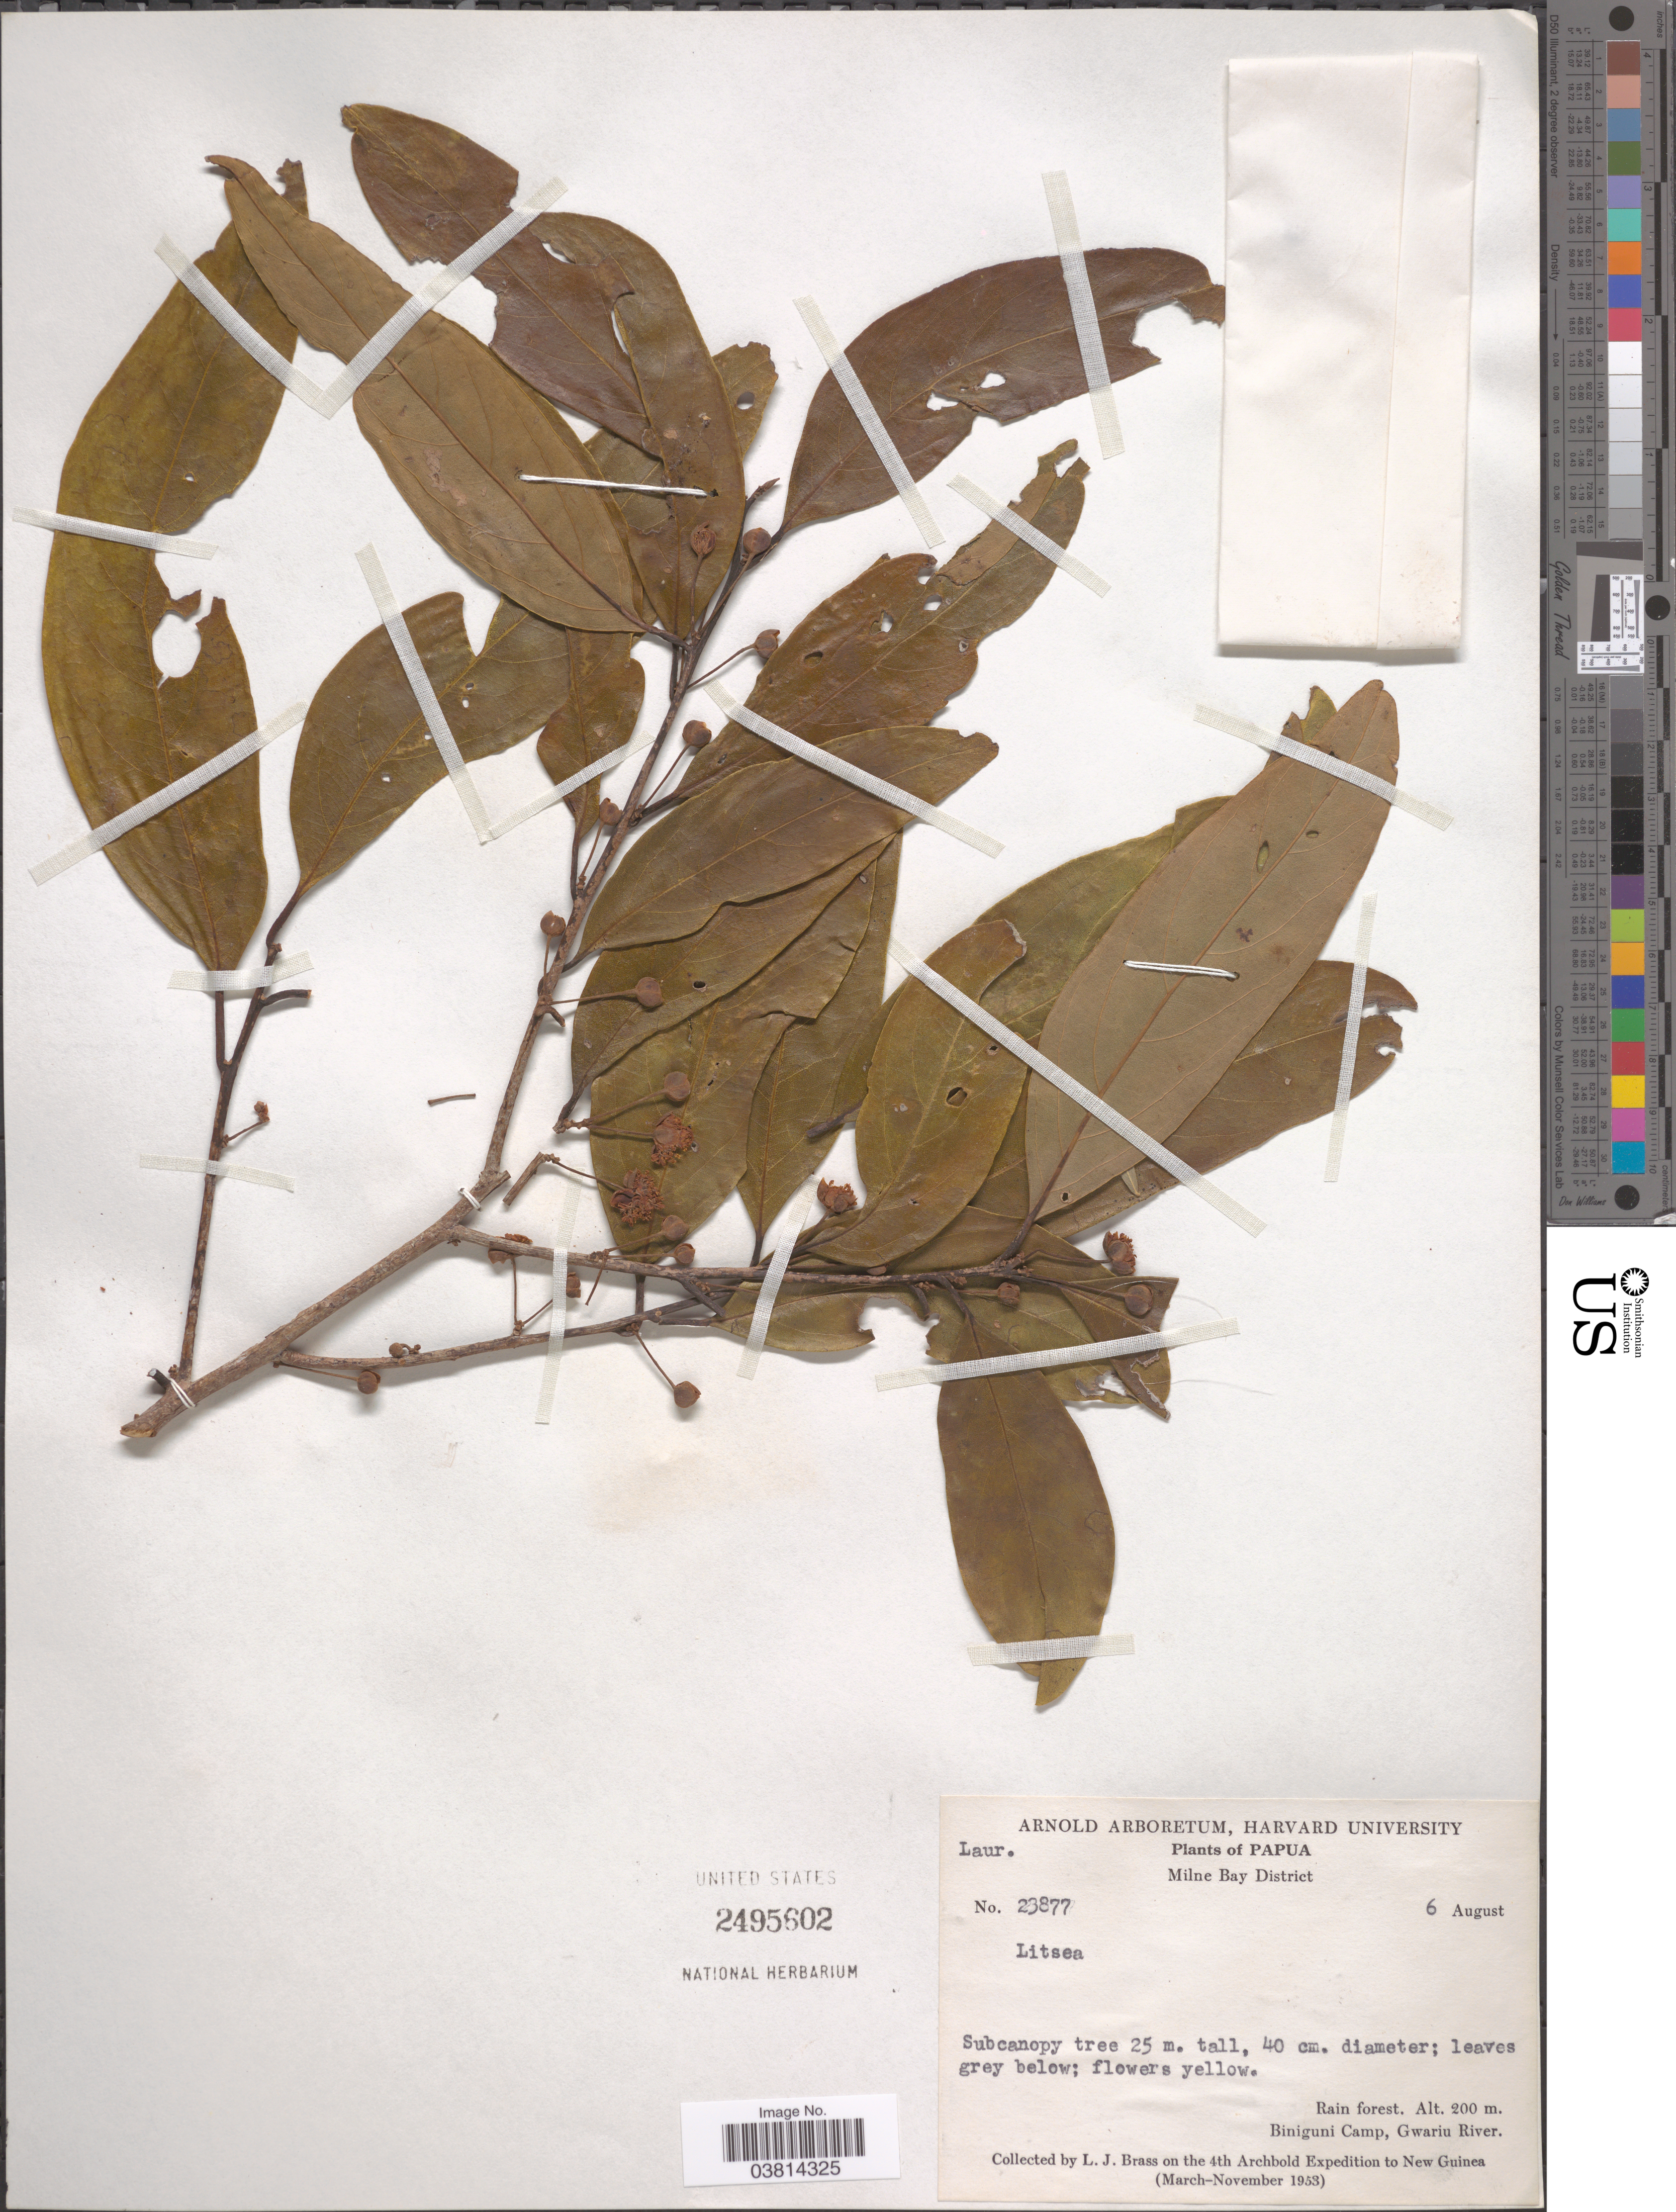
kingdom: Plantae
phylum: Tracheophyta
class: Magnoliopsida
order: Laurales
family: Lauraceae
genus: Litsea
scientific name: Litsea sp.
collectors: L. J. Brass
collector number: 23877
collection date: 1953-08-06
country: Papua New Guinea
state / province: Milne Bay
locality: Papua. Milne Bay District. Biniguni Camp, Gwariu River.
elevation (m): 200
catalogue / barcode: US 2495602